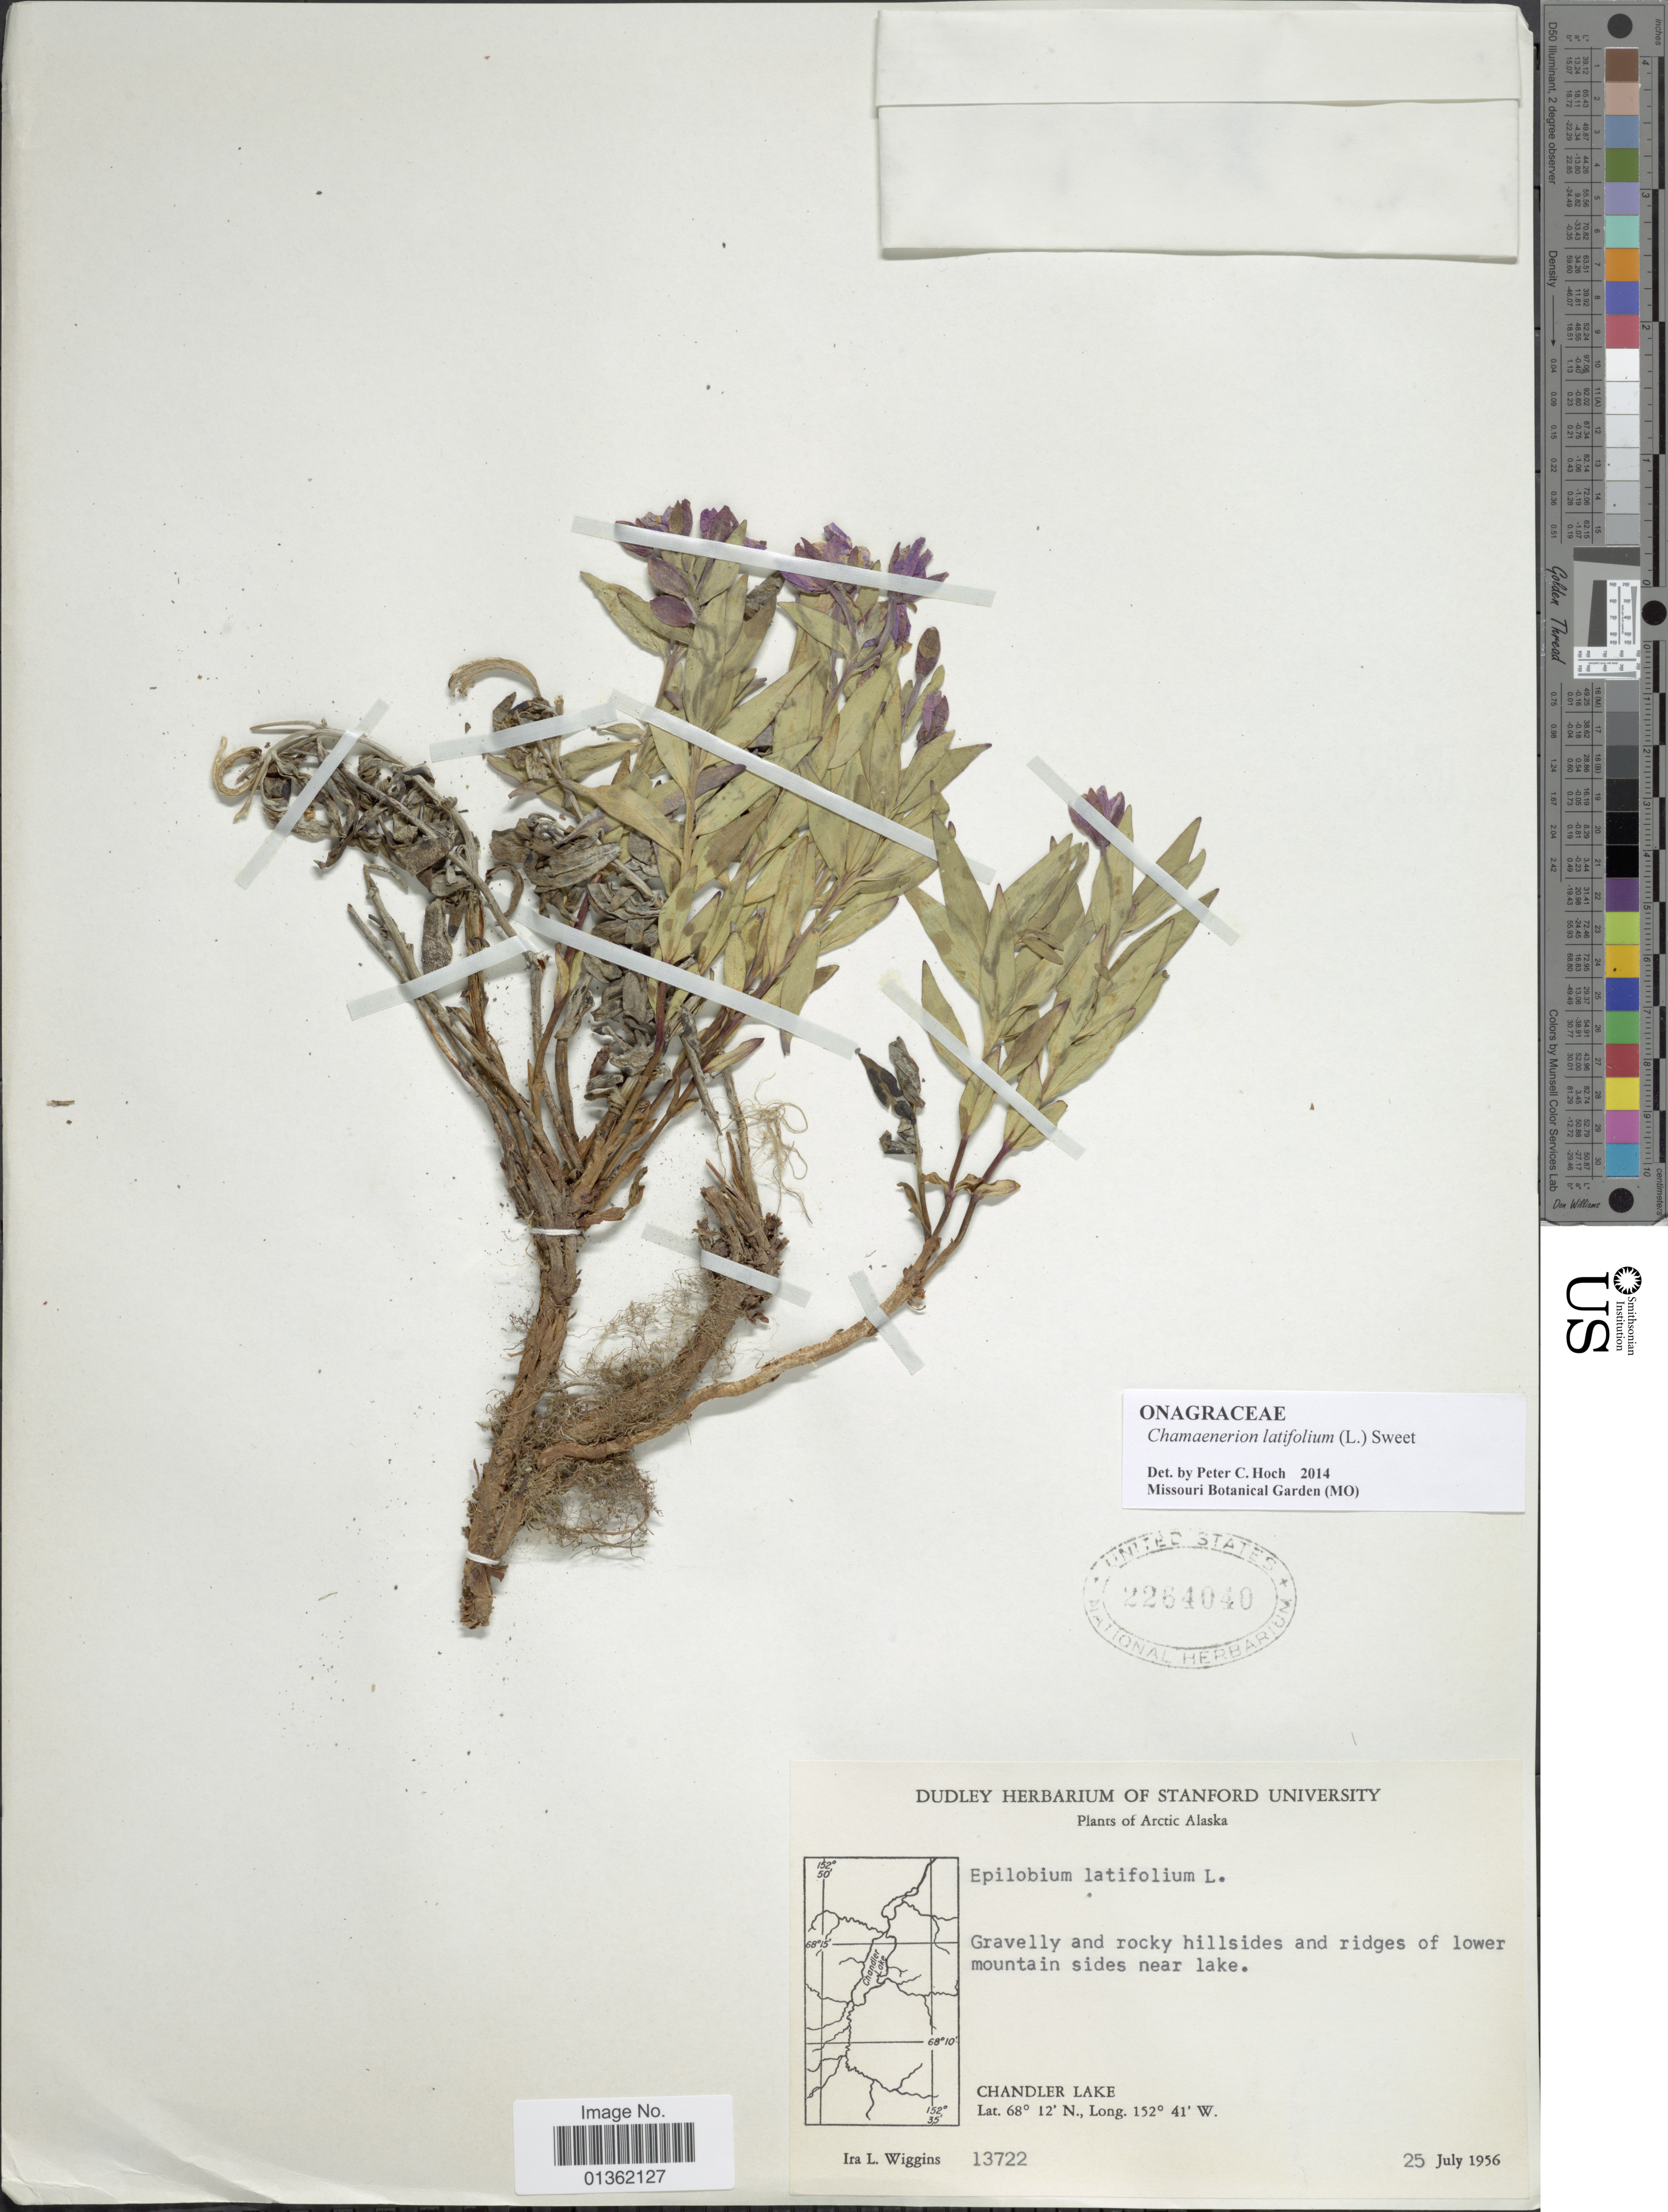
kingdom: Plantae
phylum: Tracheophyta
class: Magnoliopsida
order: Myrtales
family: Onagraceae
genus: Chamaenerion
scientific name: Chamaenerion latifolium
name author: (L.) Th. Fr. & Lange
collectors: I. L. Wiggins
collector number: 13722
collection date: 1956-07-25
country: United States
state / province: Alaska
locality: Arctic Alaska. Chandler Lake.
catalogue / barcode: US 2264040